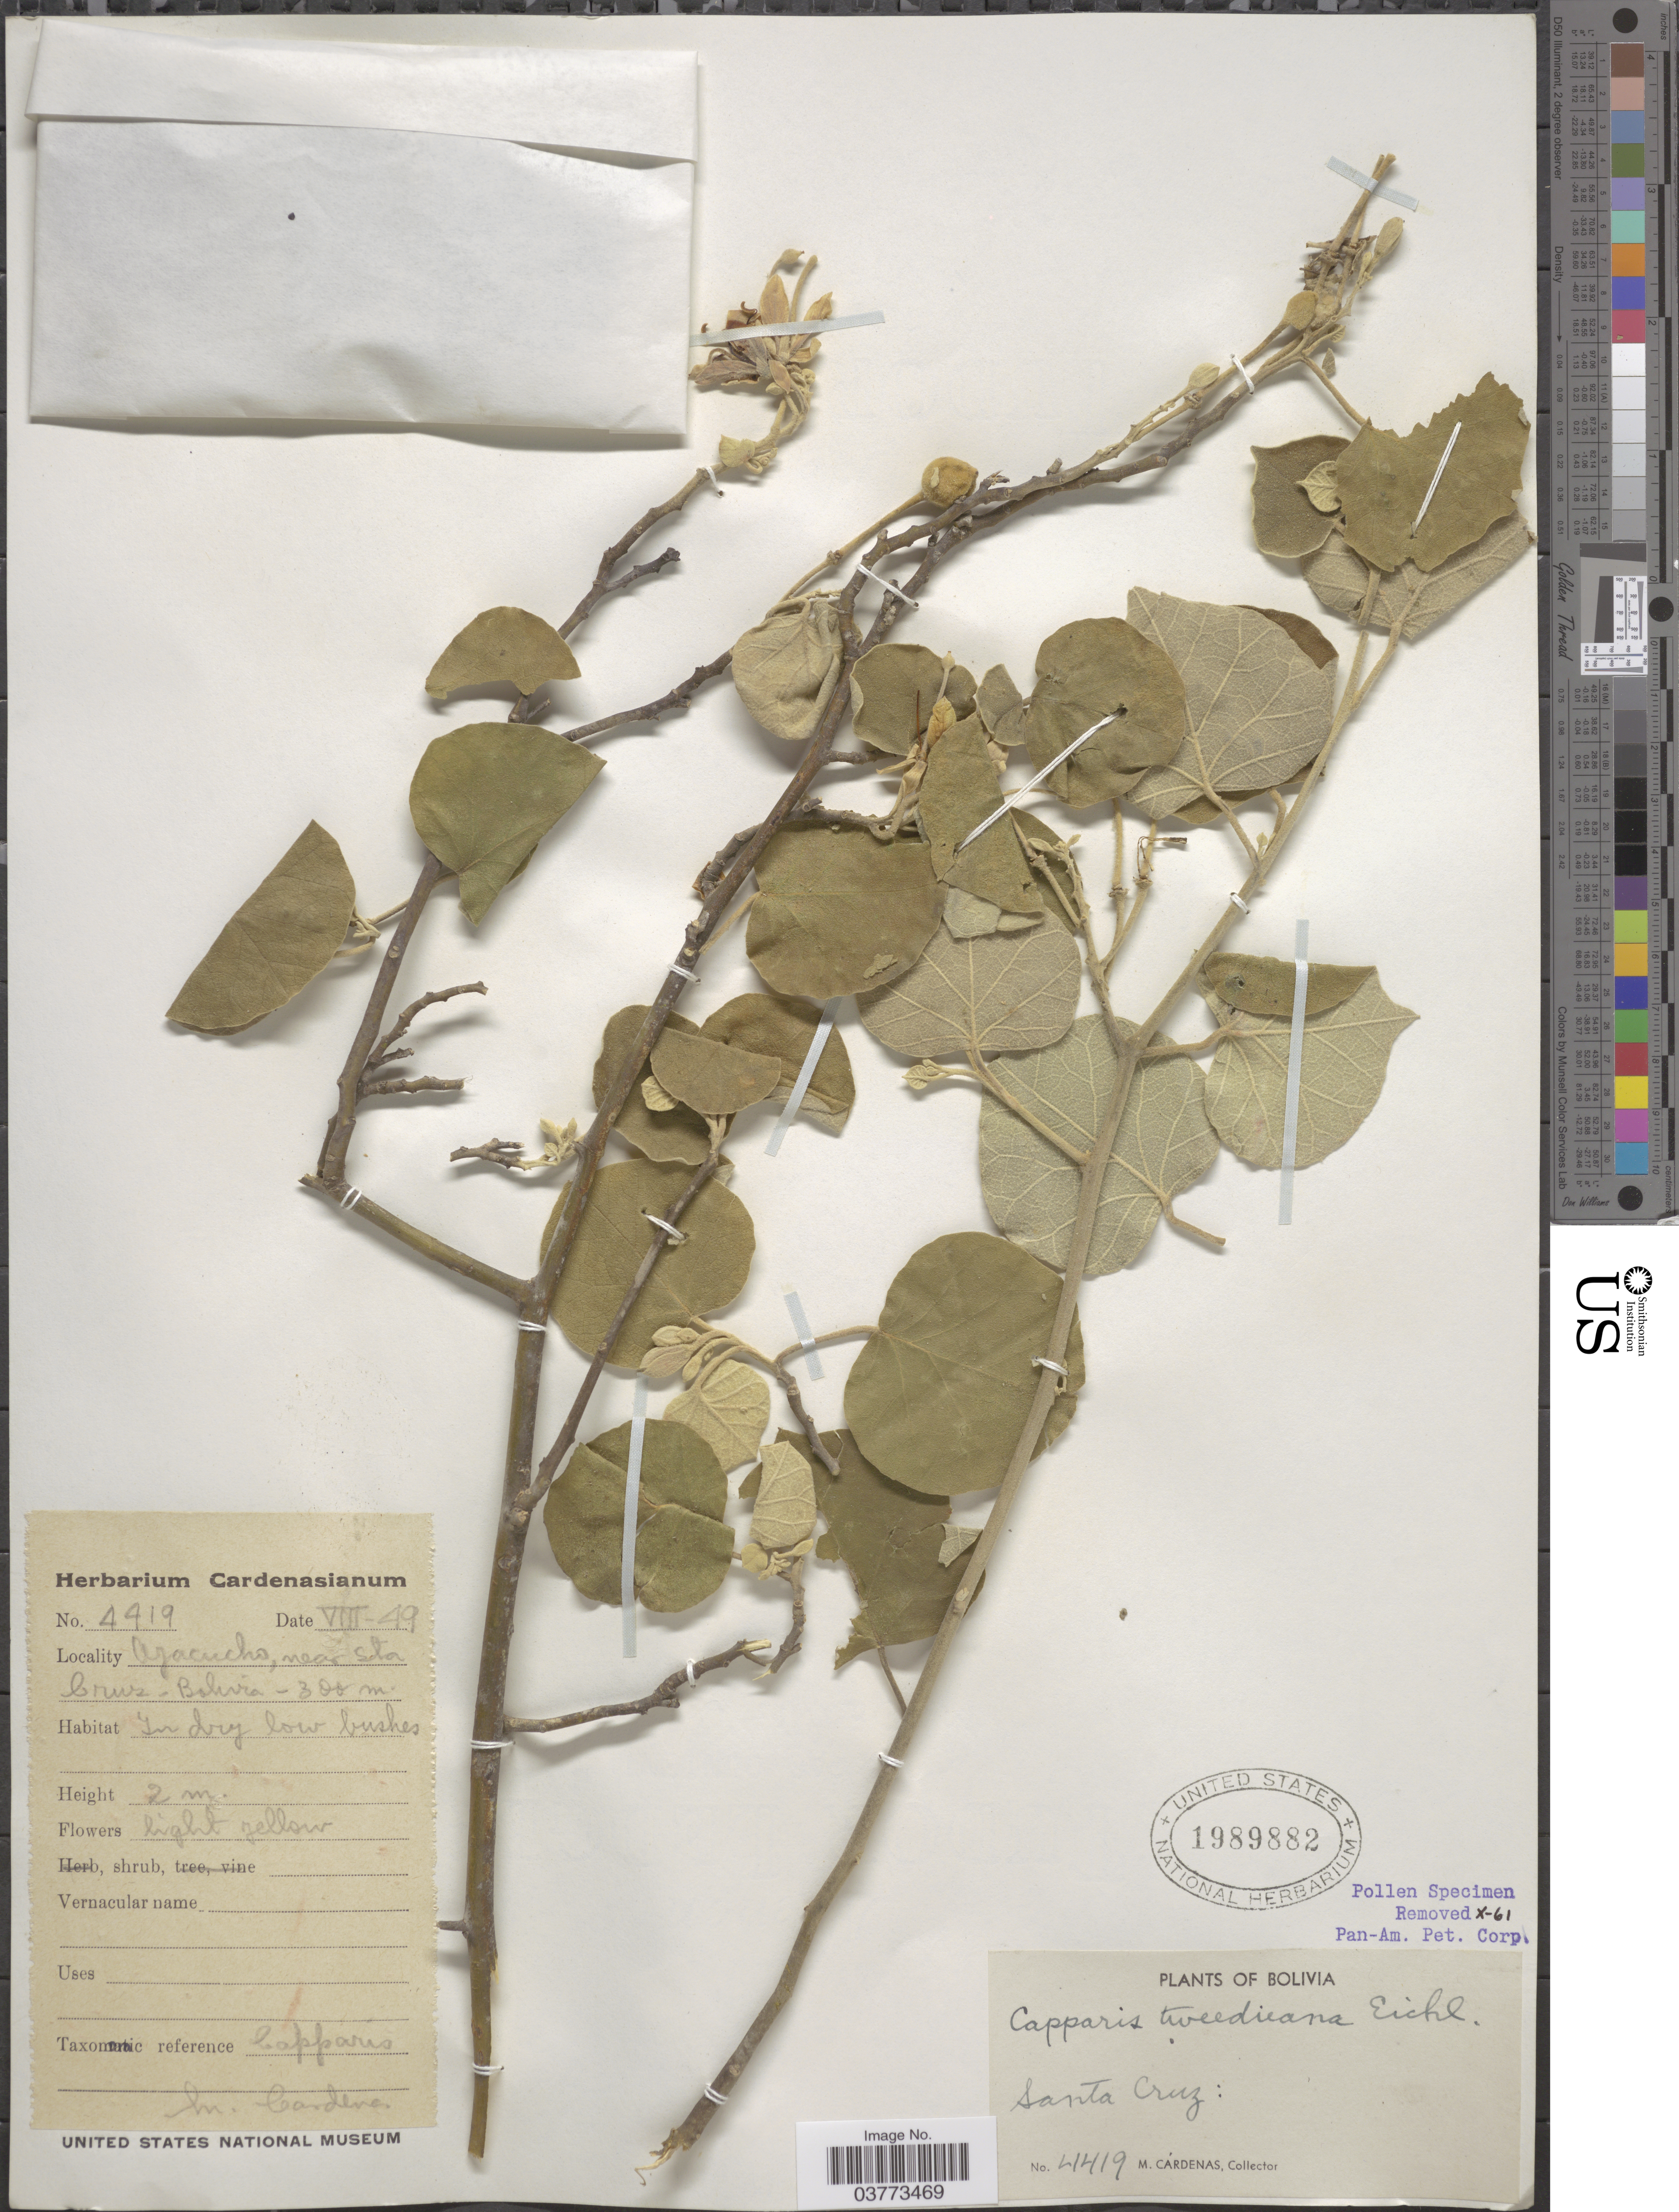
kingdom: Plantae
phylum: Tracheophyta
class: Magnoliopsida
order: Brassicales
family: Capparaceae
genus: Capparicordis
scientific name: Capparicordis tweediana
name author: (Eichler) Iltis & Cornejo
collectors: M. Cárdenas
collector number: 4419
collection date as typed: Transcribed d/m/y: /8/49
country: Bolivia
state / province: Santa Cruz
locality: Ajacucho, near Sta Cruz.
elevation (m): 300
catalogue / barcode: US 1989882